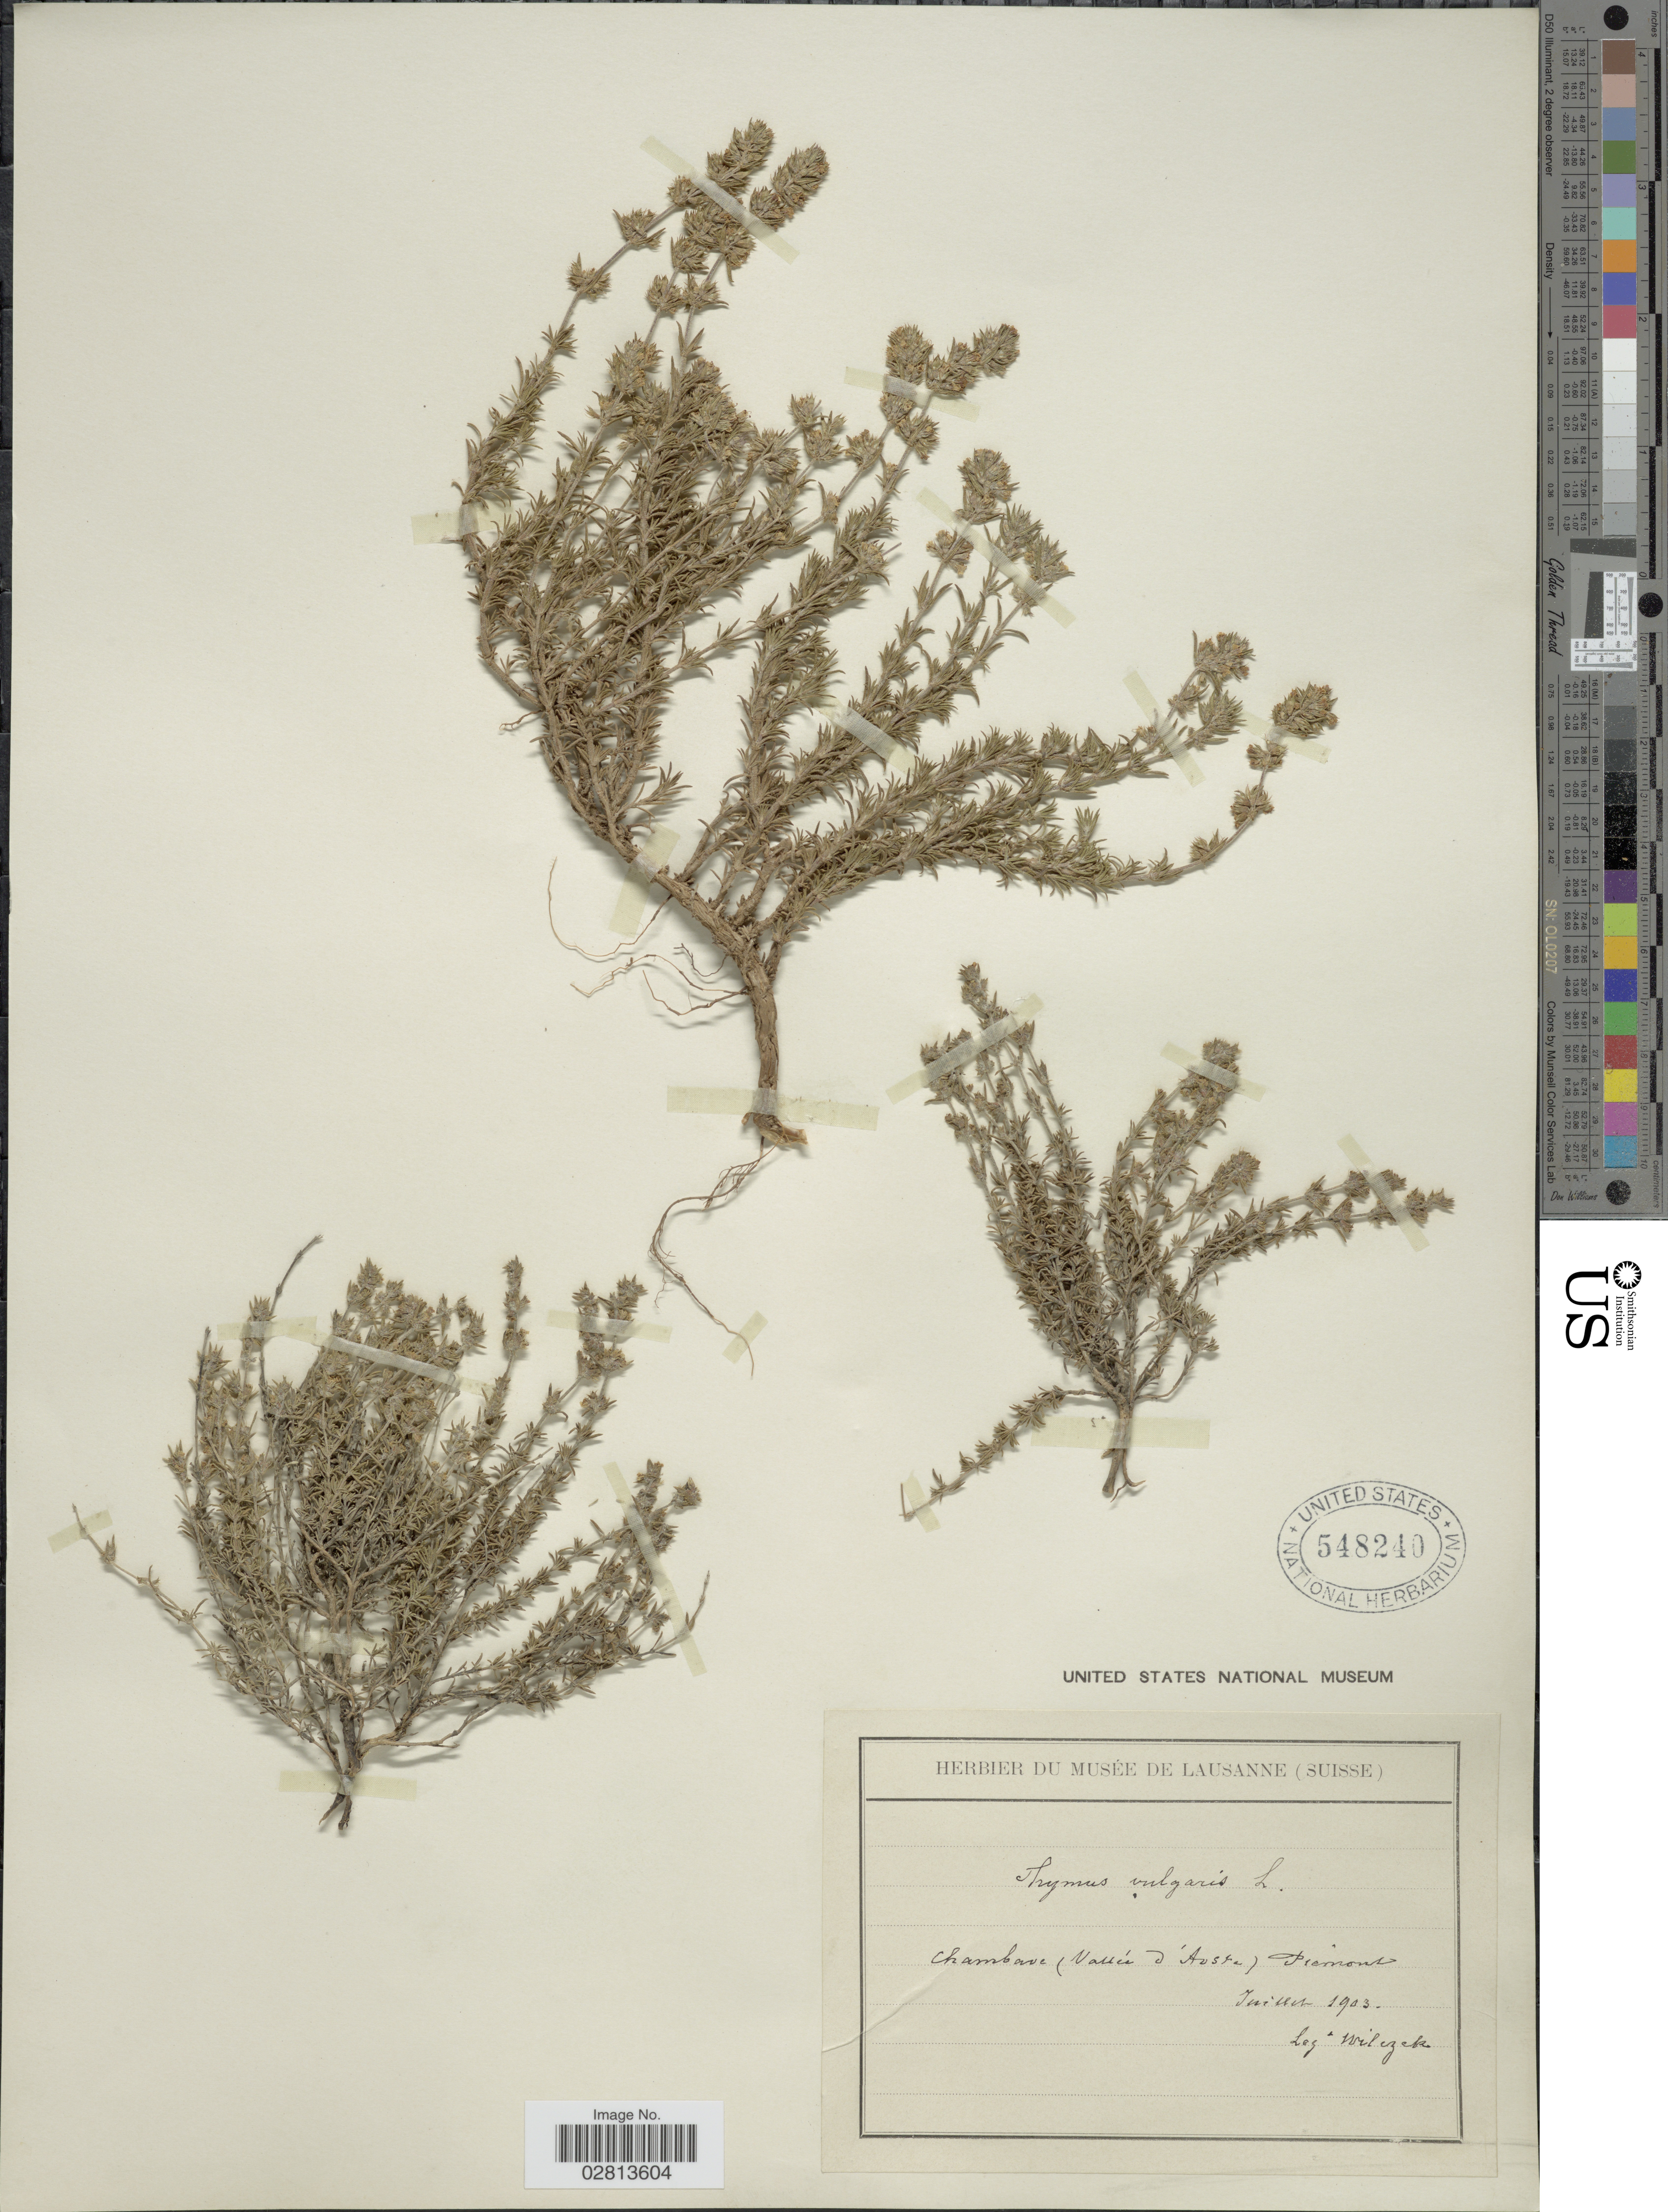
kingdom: Plantae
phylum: Tracheophyta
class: Magnoliopsida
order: Lamiales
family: Lamiaceae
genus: Thymus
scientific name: Thymus vulgaris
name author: L.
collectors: Wilczek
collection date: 1903-07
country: Italy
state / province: Piedmont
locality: Chambave (Vallée d'Austa) Piemont.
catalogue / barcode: US 548240